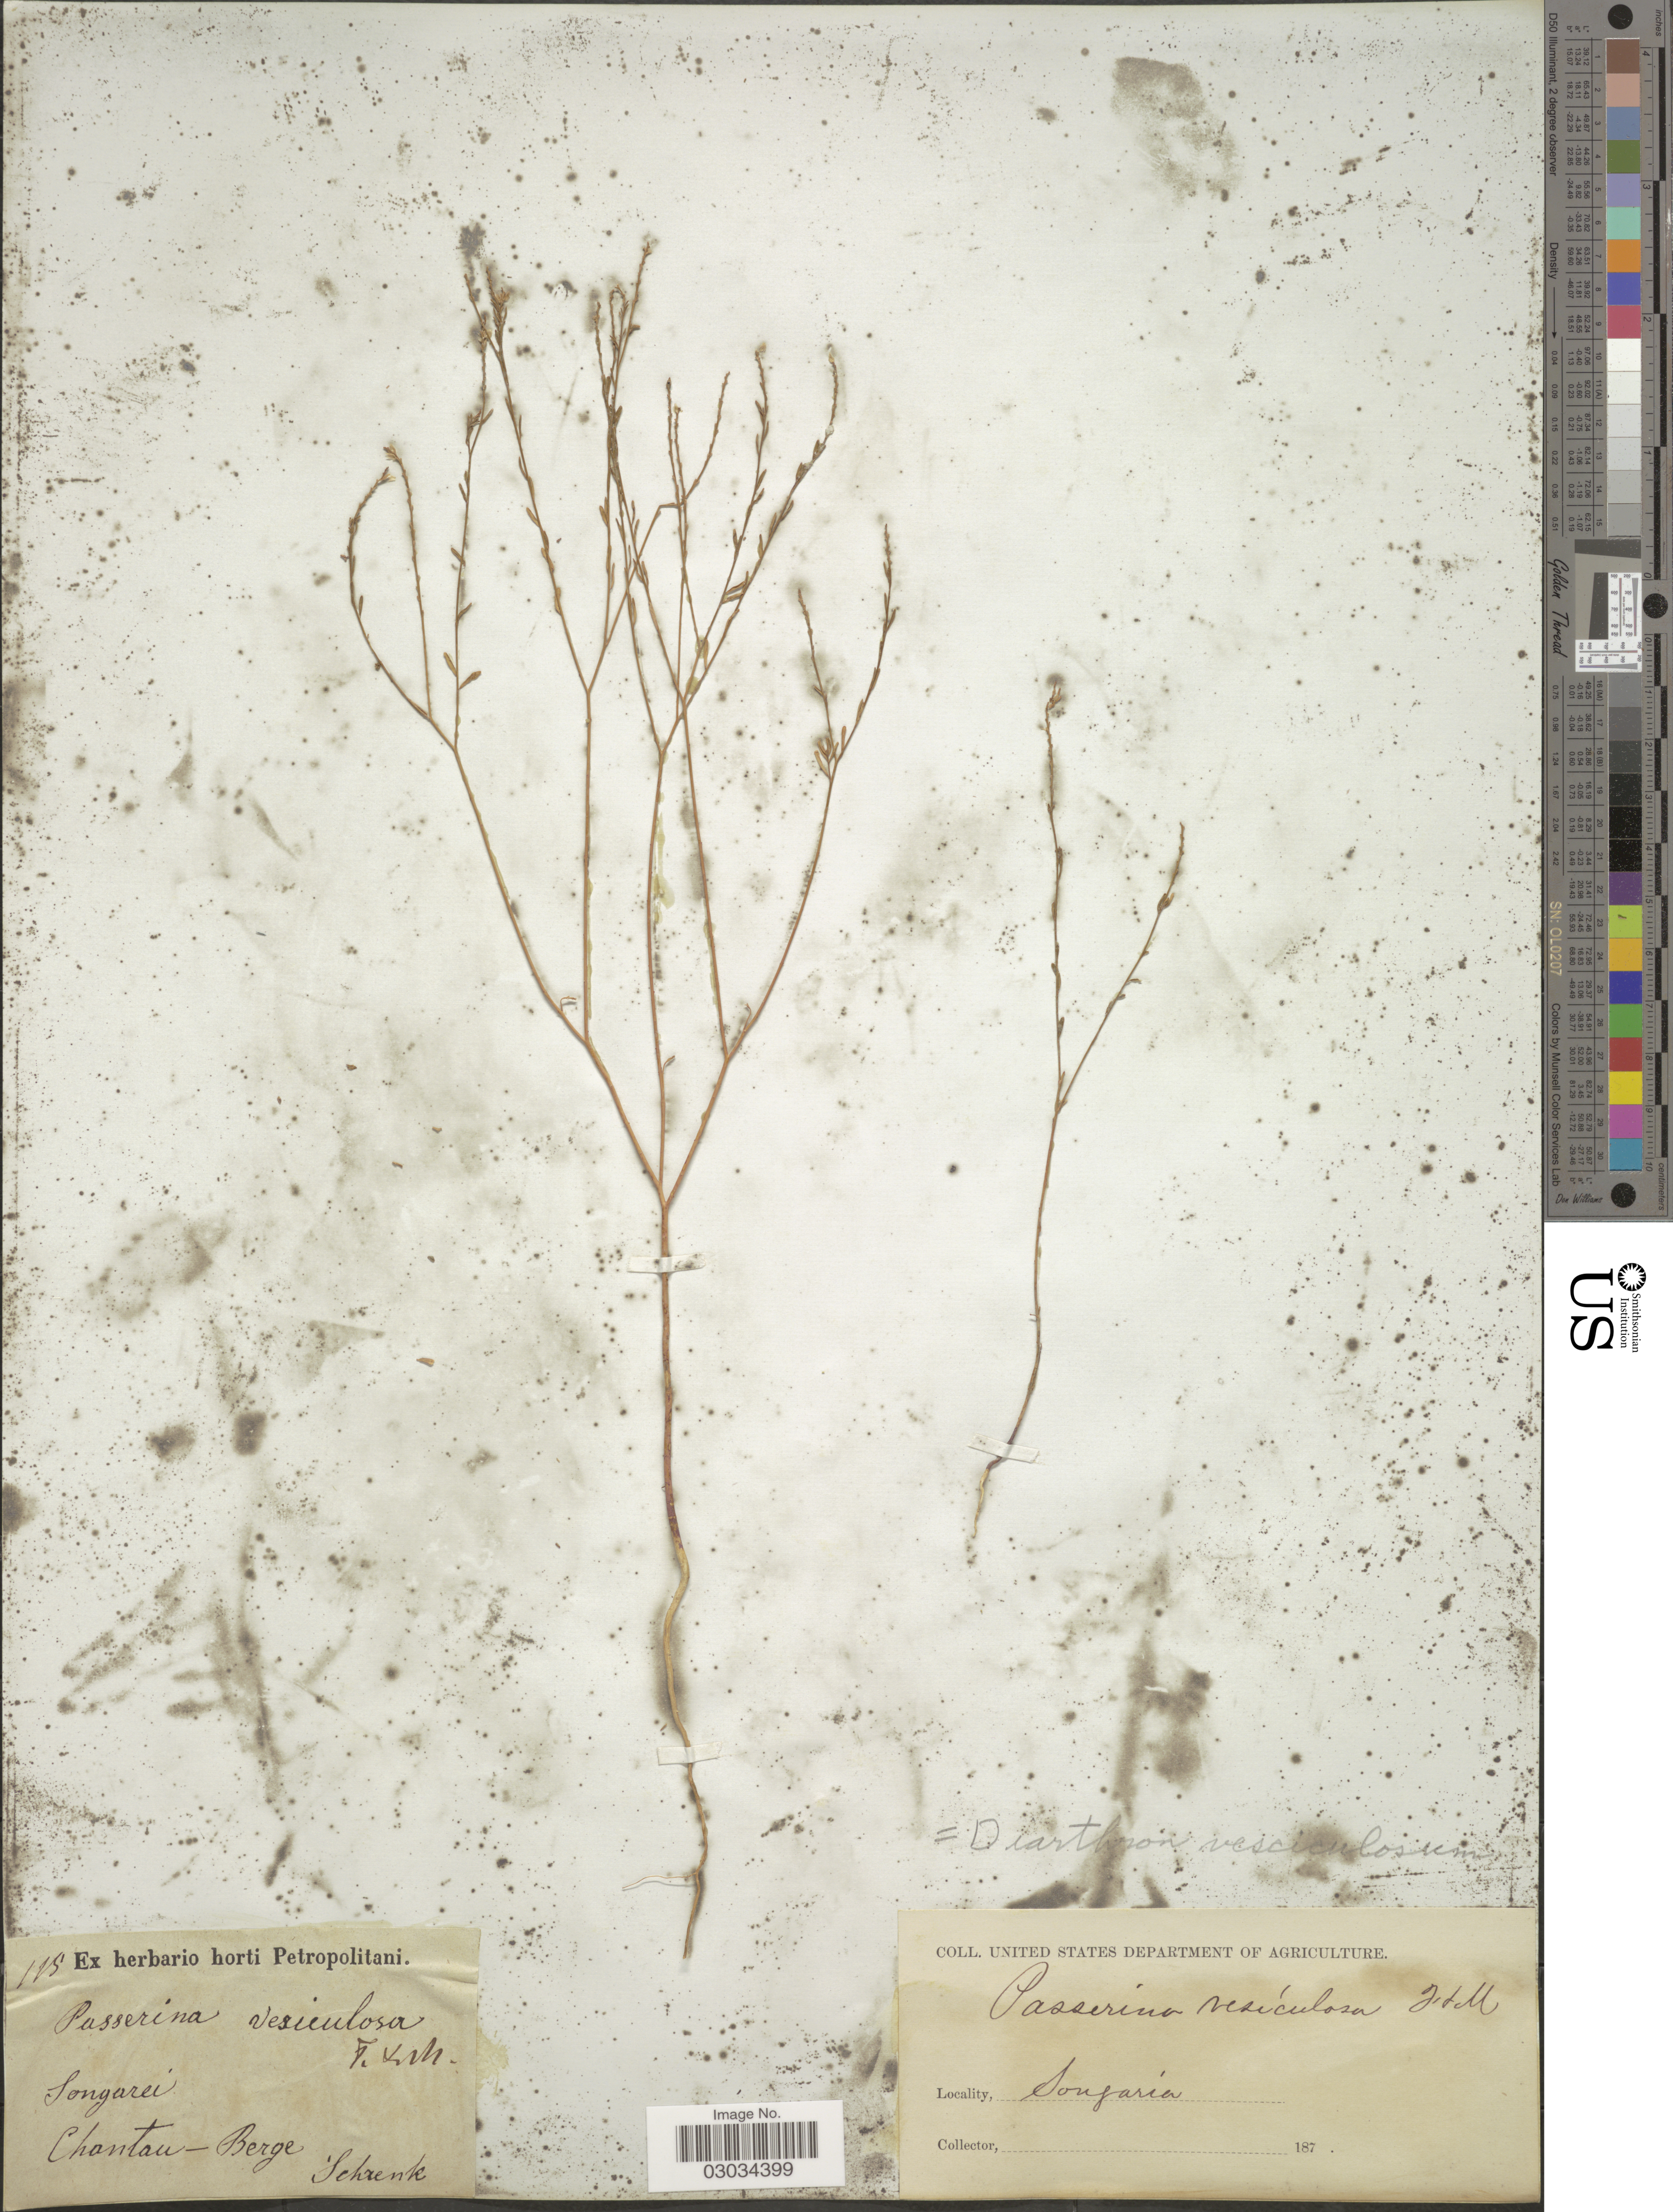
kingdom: Plantae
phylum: Tracheophyta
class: Magnoliopsida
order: Malvales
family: Thymelaeaceae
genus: Diarthron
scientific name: Diarthron vesiculosum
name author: (Fisch. & C.A. Mey. ex Kar. & Kir.) C.A. Mey.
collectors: A.G. Schrenk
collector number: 118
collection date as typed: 187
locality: Songarei. Chantan-Berge. [interpreted]